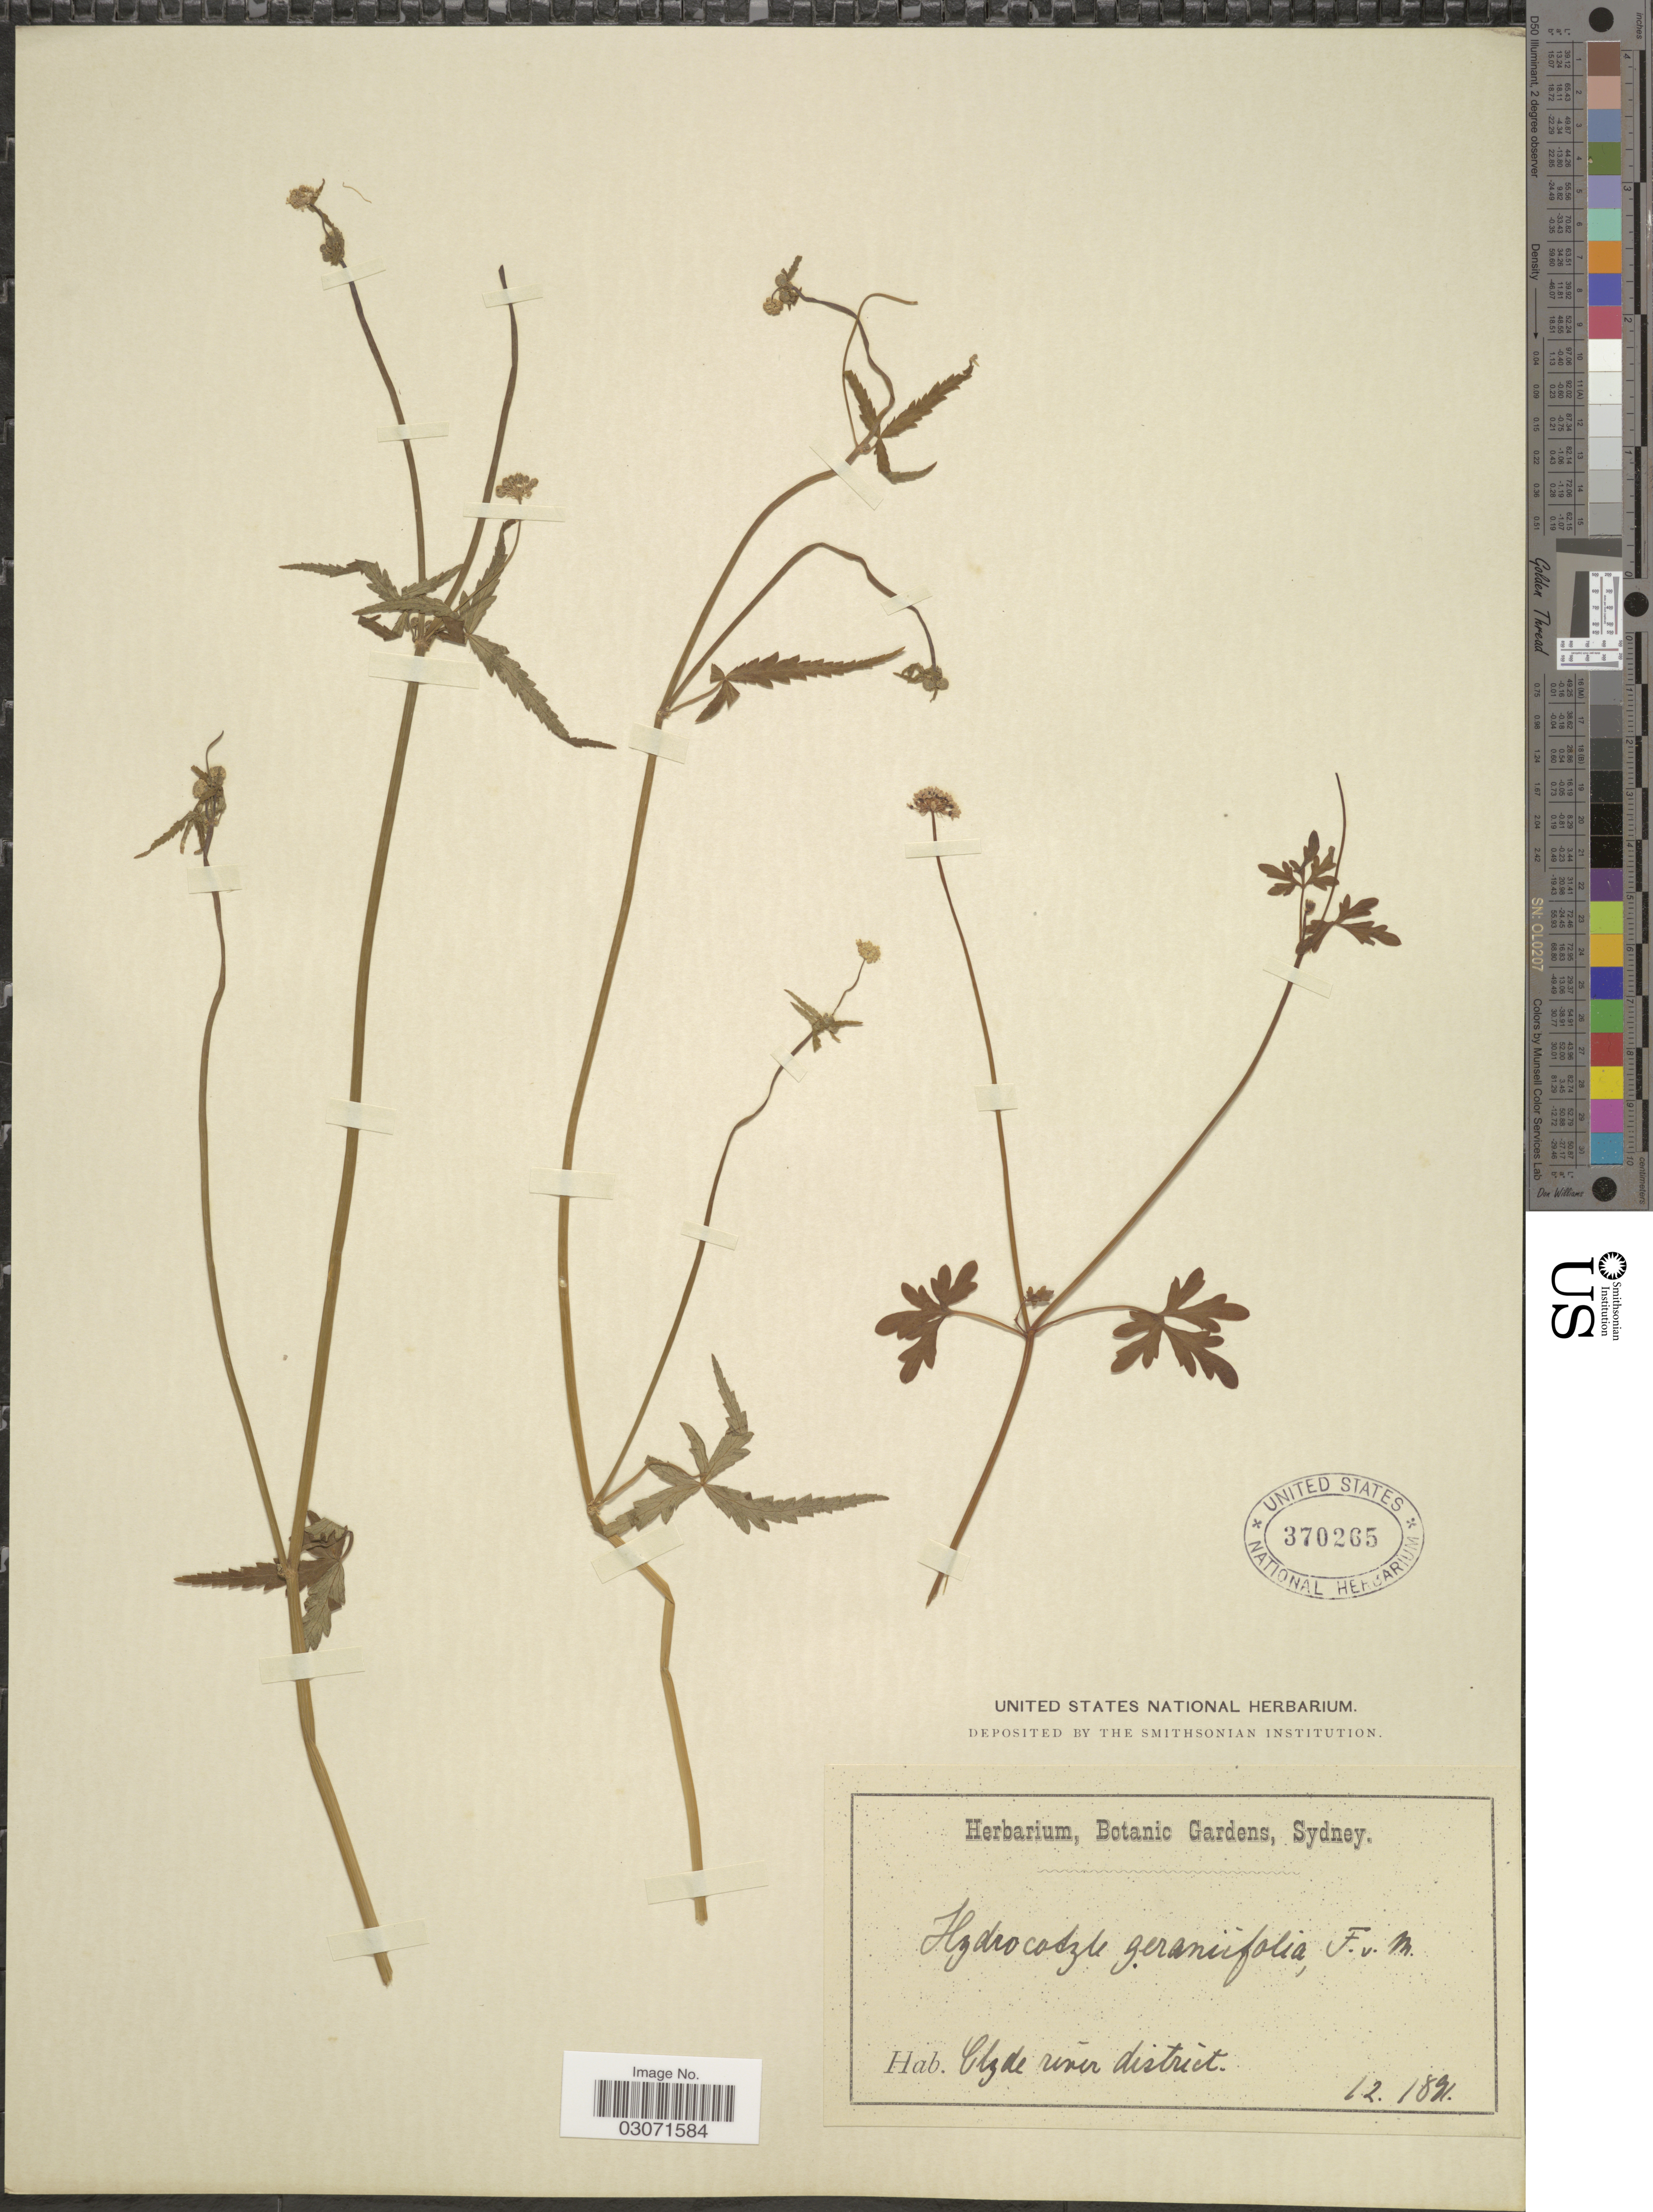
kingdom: Plantae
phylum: Tracheophyta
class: Magnoliopsida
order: Apiales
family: Araliaceae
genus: Hydrocotyle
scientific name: Hydrocotyle geraniifolia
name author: F. Muell.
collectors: Herbarium, Botanic Gardens, Sydney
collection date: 1891-12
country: Australia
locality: Clyde river district.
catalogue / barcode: US 370265